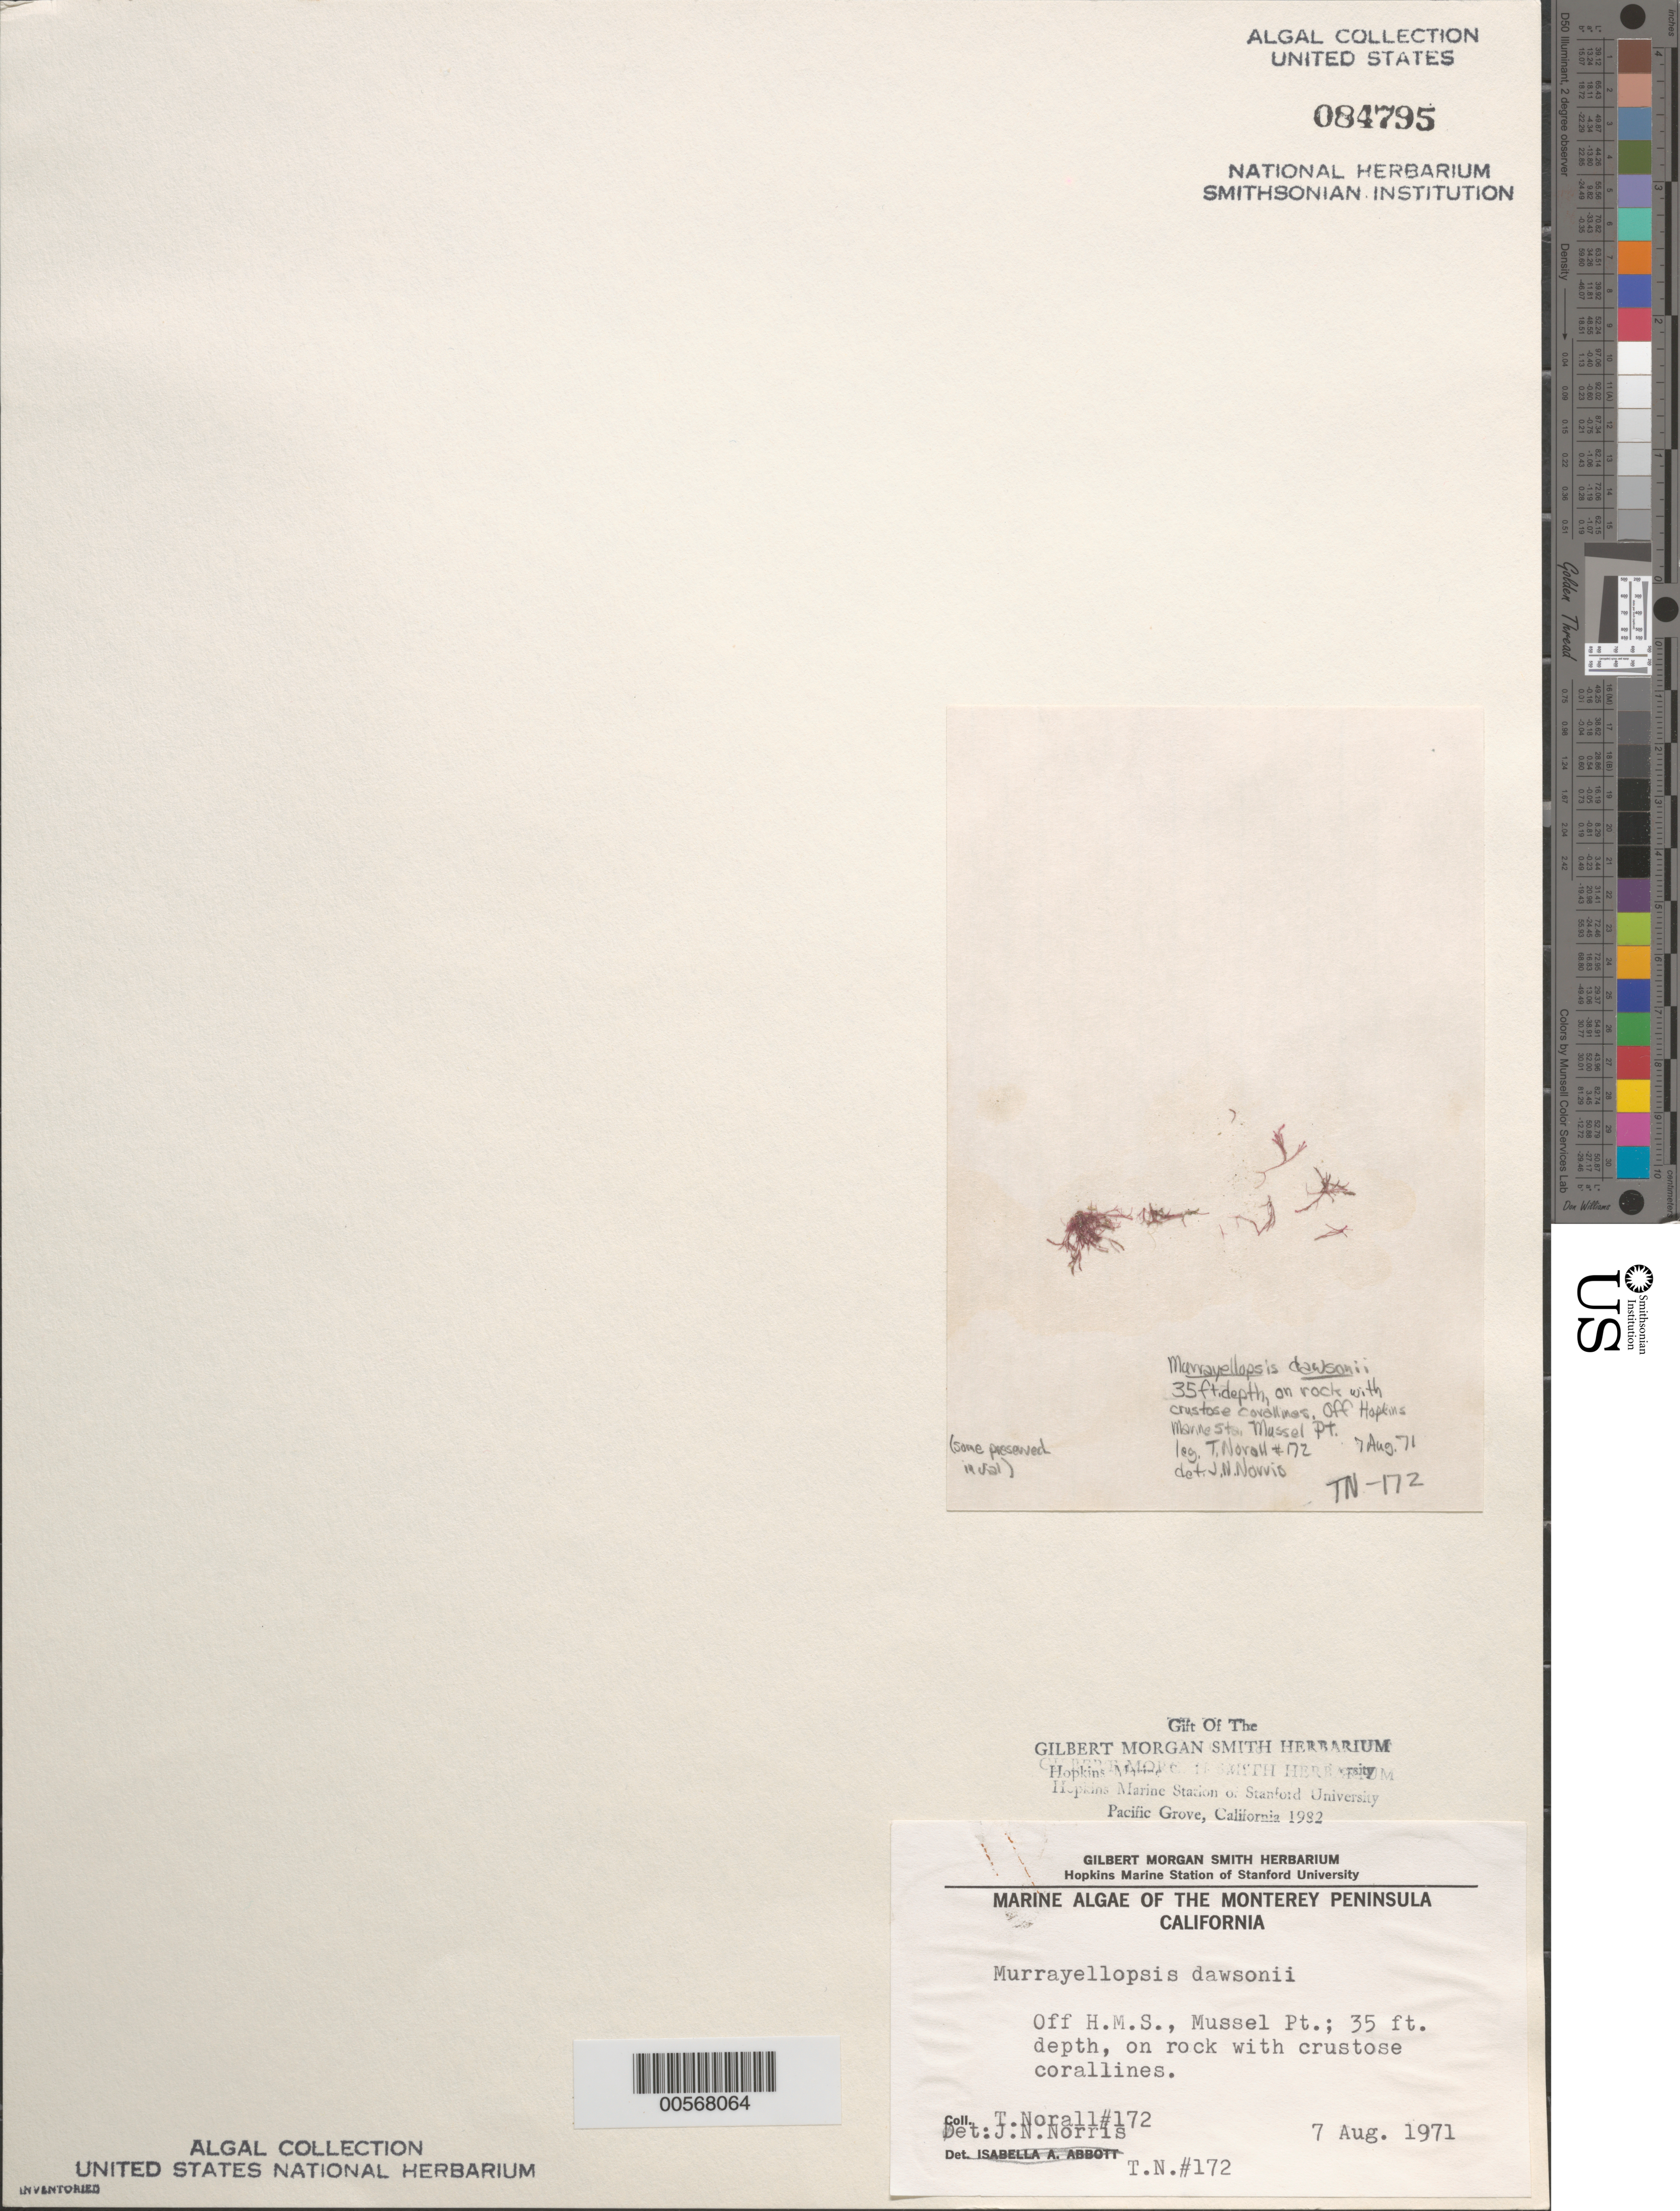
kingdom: Plantae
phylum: Rhodophyta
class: Florideophyceae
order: Ceramiales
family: Rhodomelaceae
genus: Veleroa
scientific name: Veleroa subulata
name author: E.Y. Dawson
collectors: T. Norall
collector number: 172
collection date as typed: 07 Aug 1971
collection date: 1971-08-07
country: United States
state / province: California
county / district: Monterey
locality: Mussel Point, off Hopkins Marine Station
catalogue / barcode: US 84795